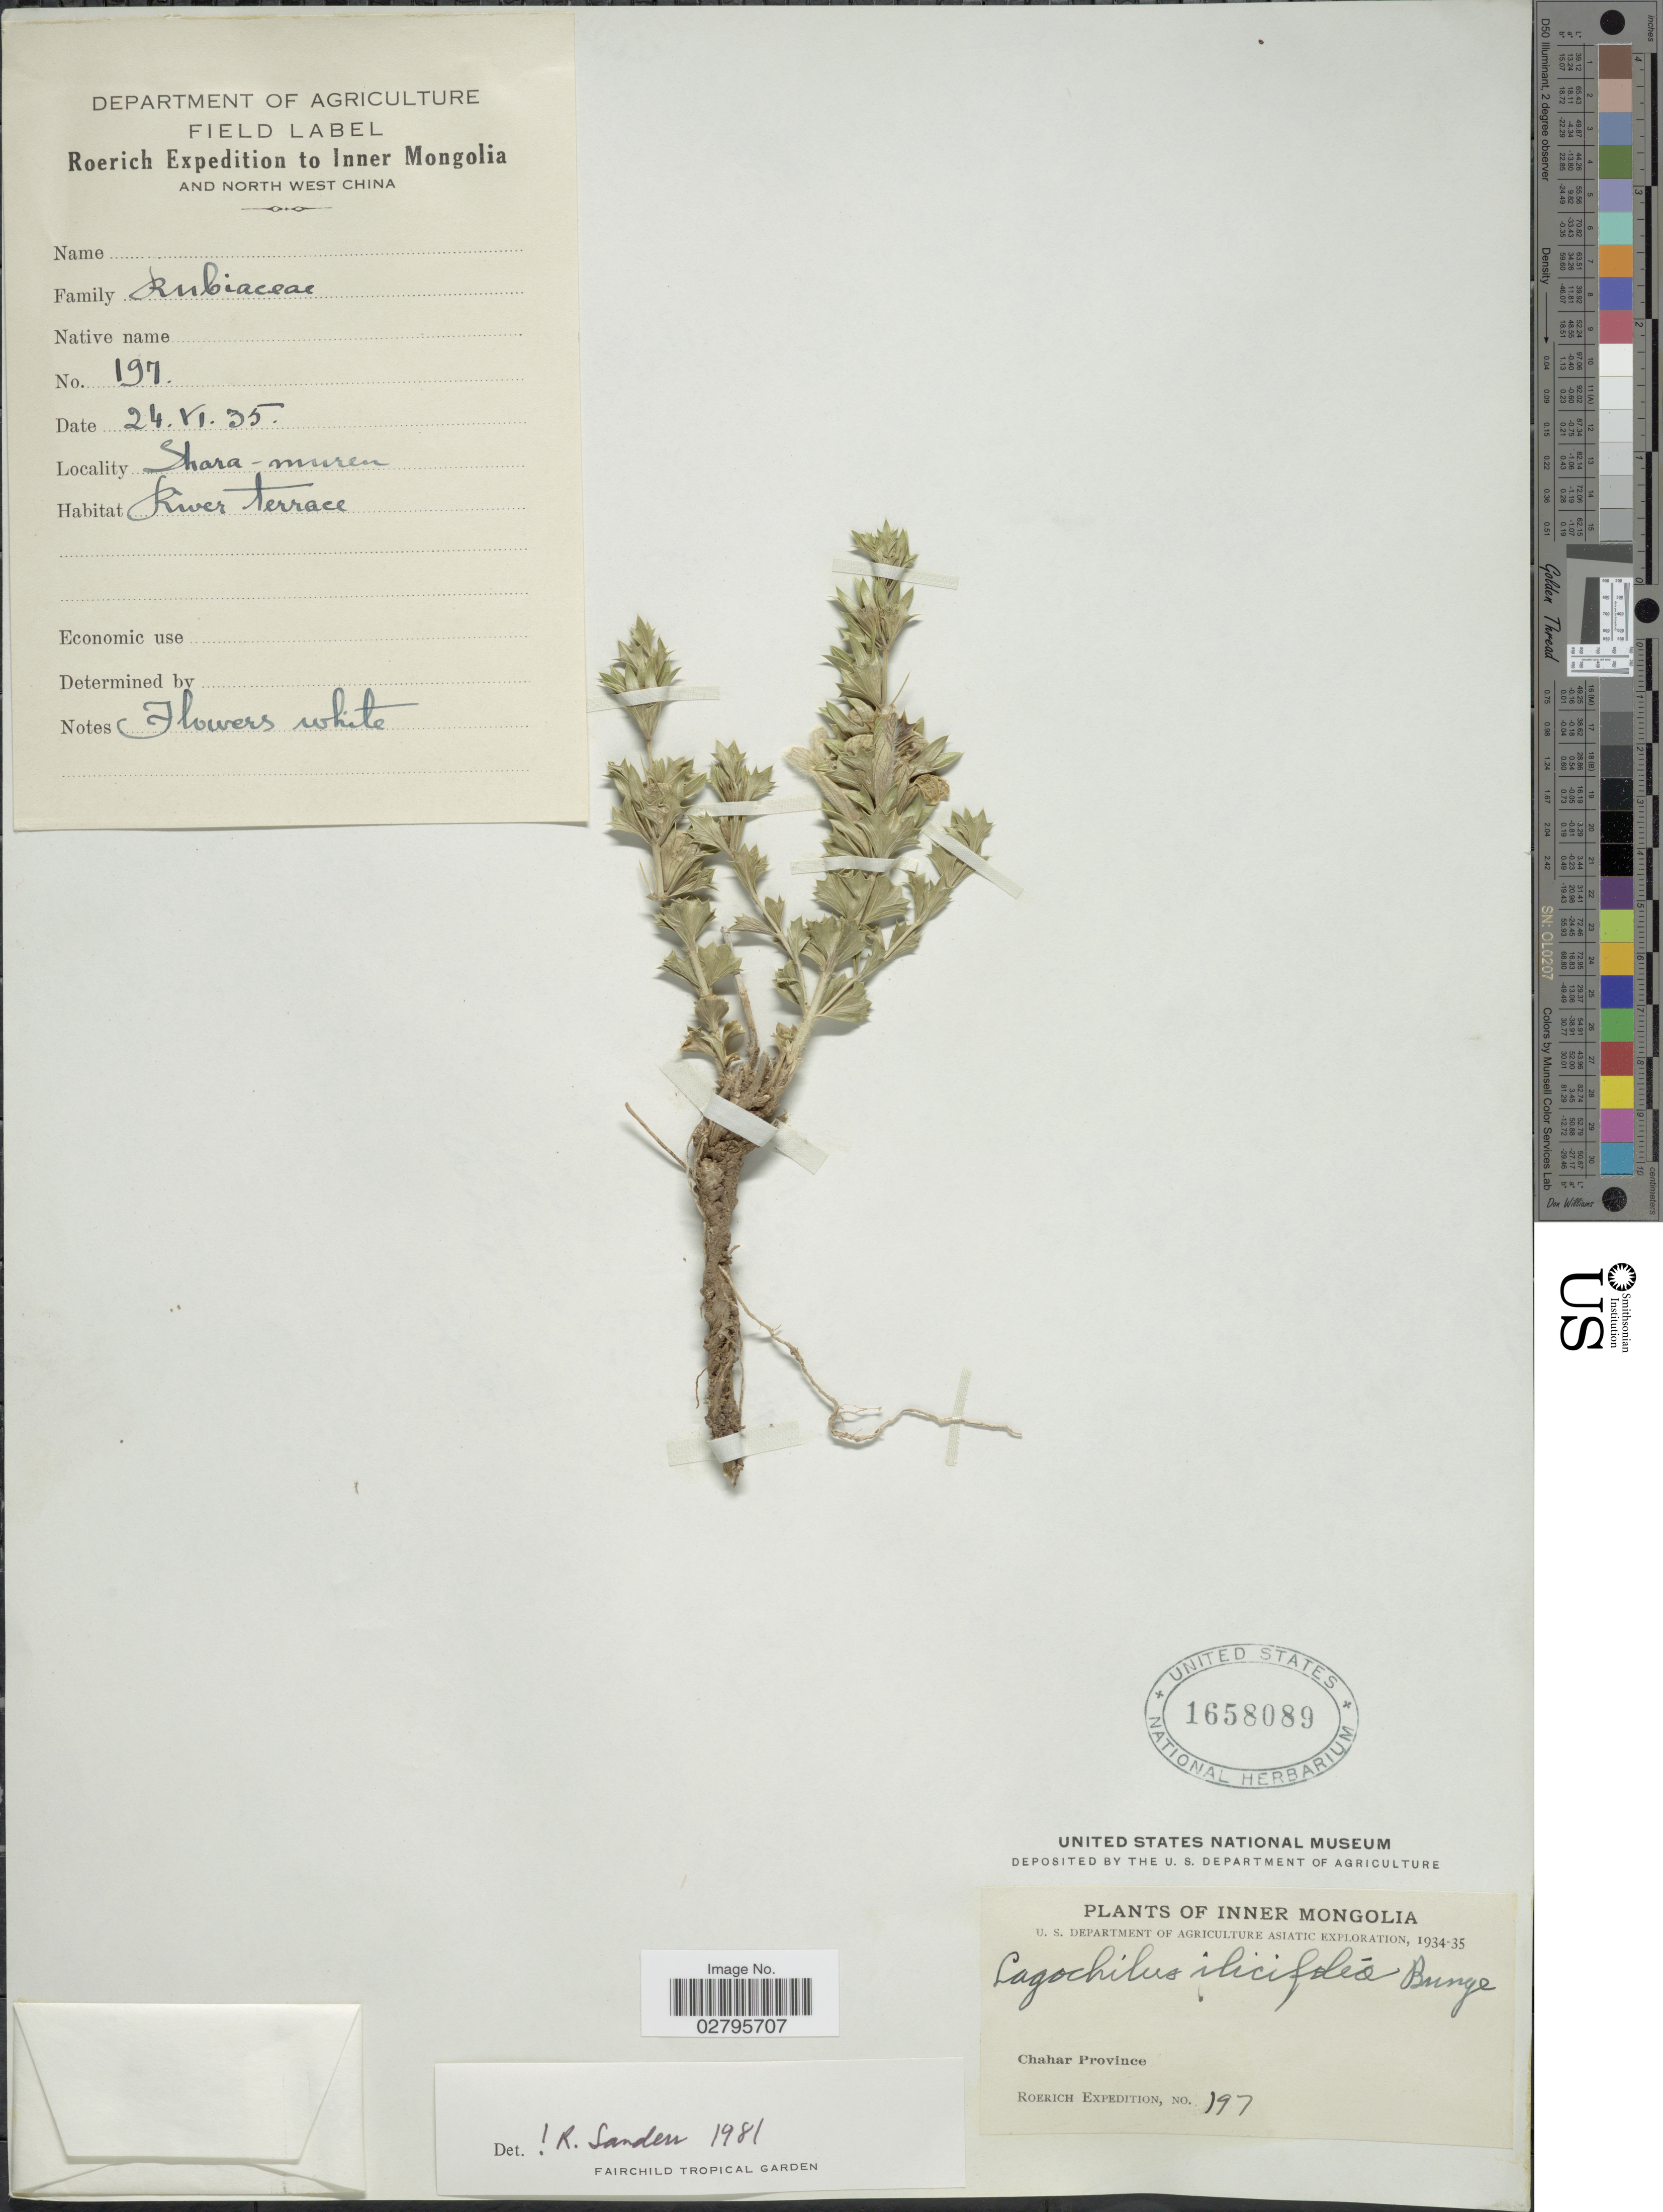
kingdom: Plantae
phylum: Tracheophyta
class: Magnoliopsida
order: Lamiales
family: Lamiaceae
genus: Lagochilus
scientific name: Lagochilus ilicifolius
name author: Bunge ex Benth.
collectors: Roerich Expedition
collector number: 197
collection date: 1935-06-24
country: China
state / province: Nei Monggol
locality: Inner Mongolia and North West China, Chahar Province, Shara-muren.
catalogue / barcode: US 1658089